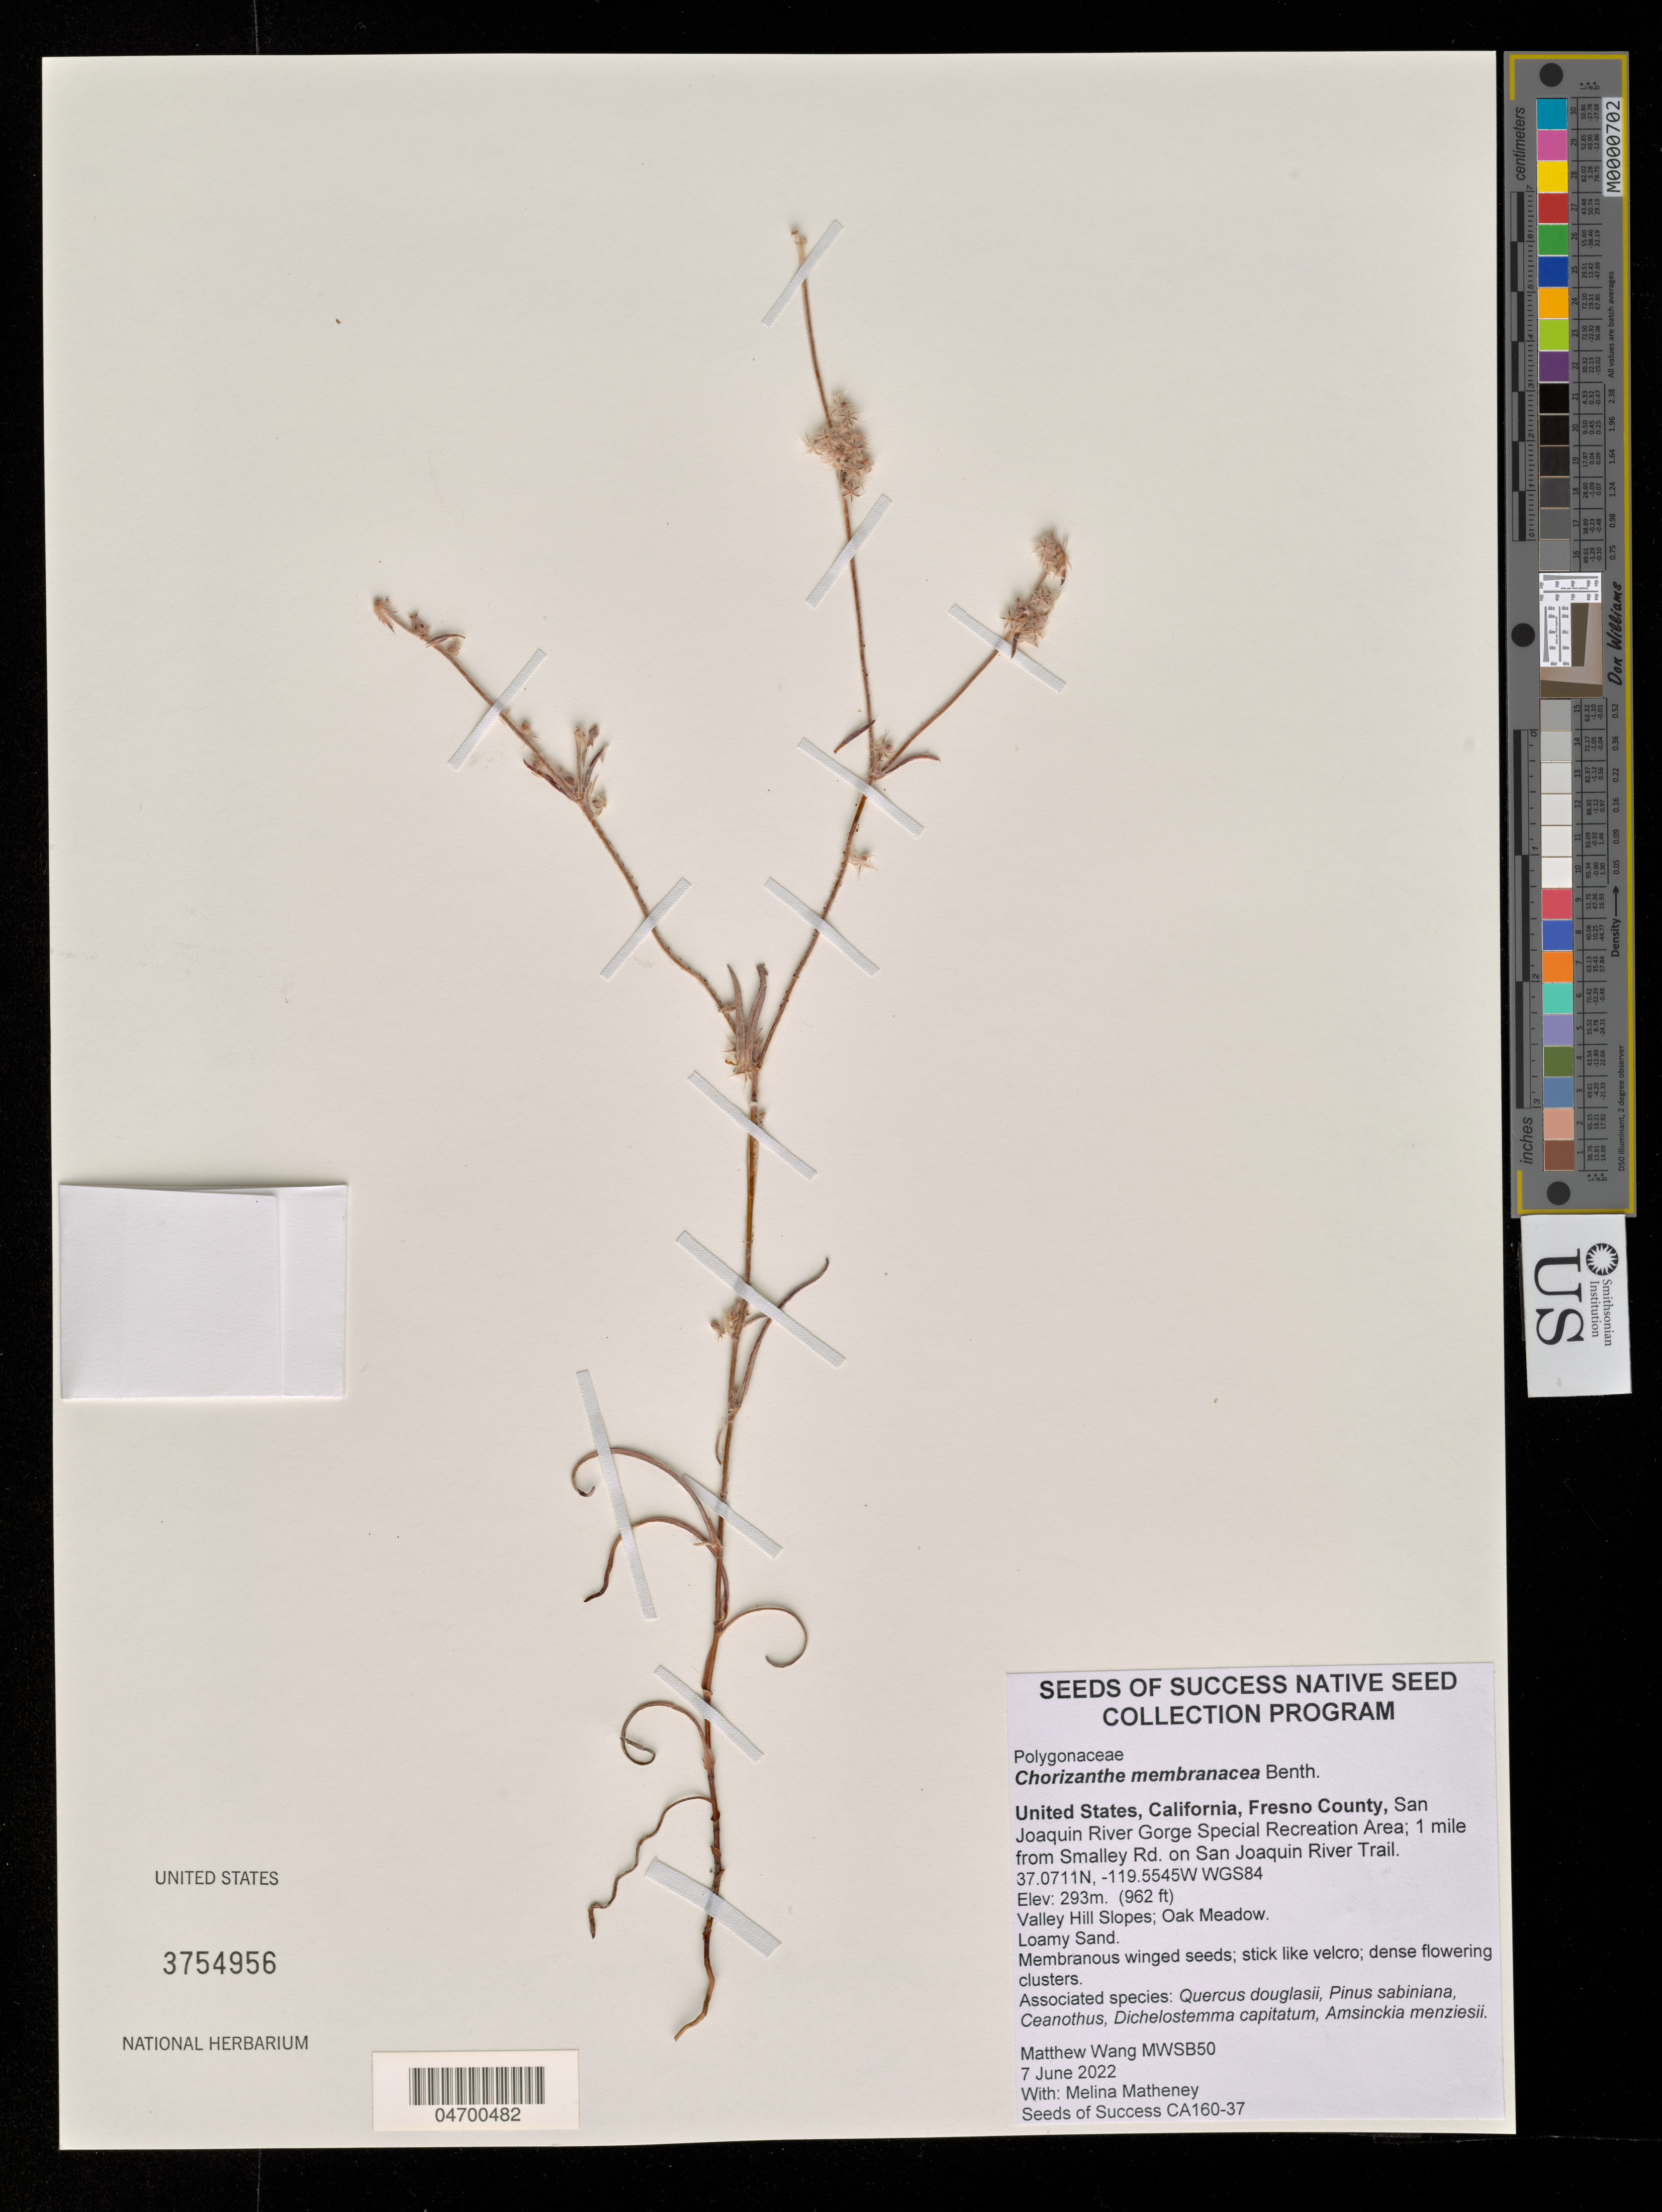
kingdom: Plantae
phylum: Tracheophyta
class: Magnoliopsida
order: Caryophyllales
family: Polygonaceae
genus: Chorizanthe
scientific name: Chorizanthe membranacea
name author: Benth.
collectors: M. Wang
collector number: MWSB50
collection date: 2022-06-07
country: United States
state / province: California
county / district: Fresno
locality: Fresno County, San Joaquin River Gorge Special Recreation Area; 1 mile from Smalley Rd. on San Joaquin River Trail. WGS84.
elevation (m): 293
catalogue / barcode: US 3754956